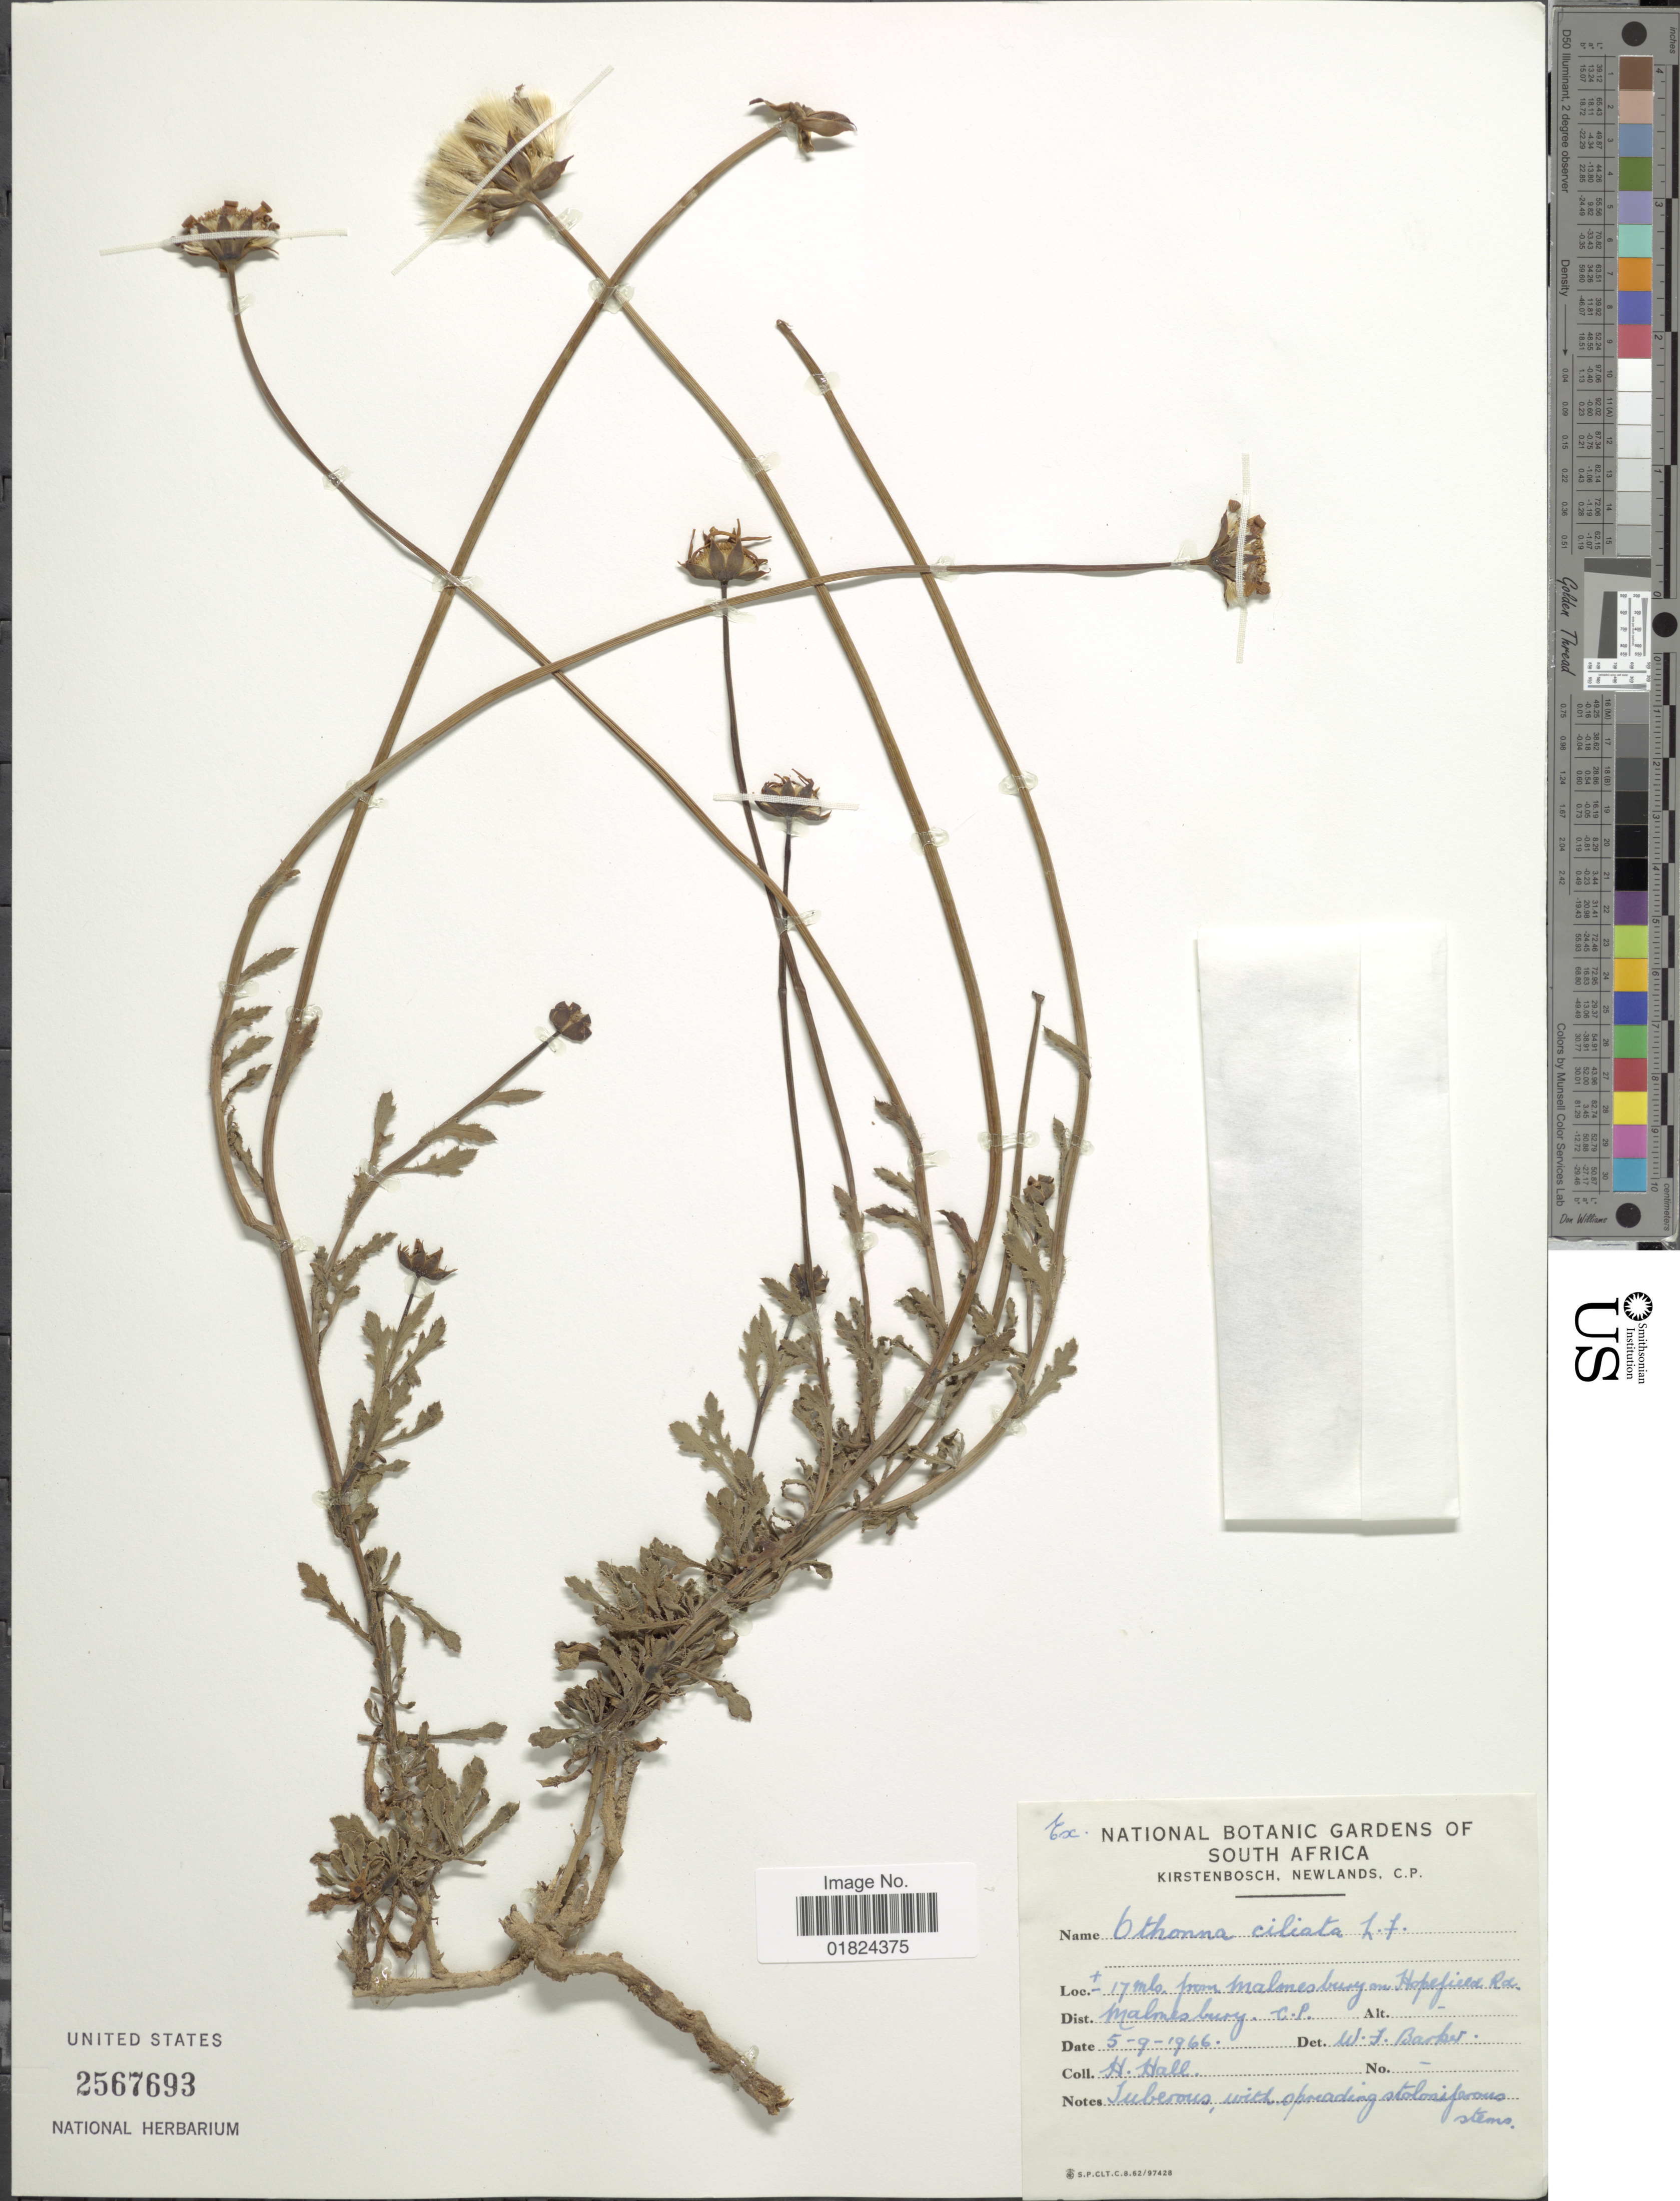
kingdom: Plantae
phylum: Tracheophyta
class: Magnoliopsida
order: Asterales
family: Asteraceae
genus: Hertia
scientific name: Hertia ciliata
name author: (Harv.) Kuntze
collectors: H. Hall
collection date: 1966-09-05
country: South Africa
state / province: Western Cape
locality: Ca. 17 mls. from Malmesburg on Hopefield Rd. Dist. Malmesburg.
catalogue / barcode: US 2567693